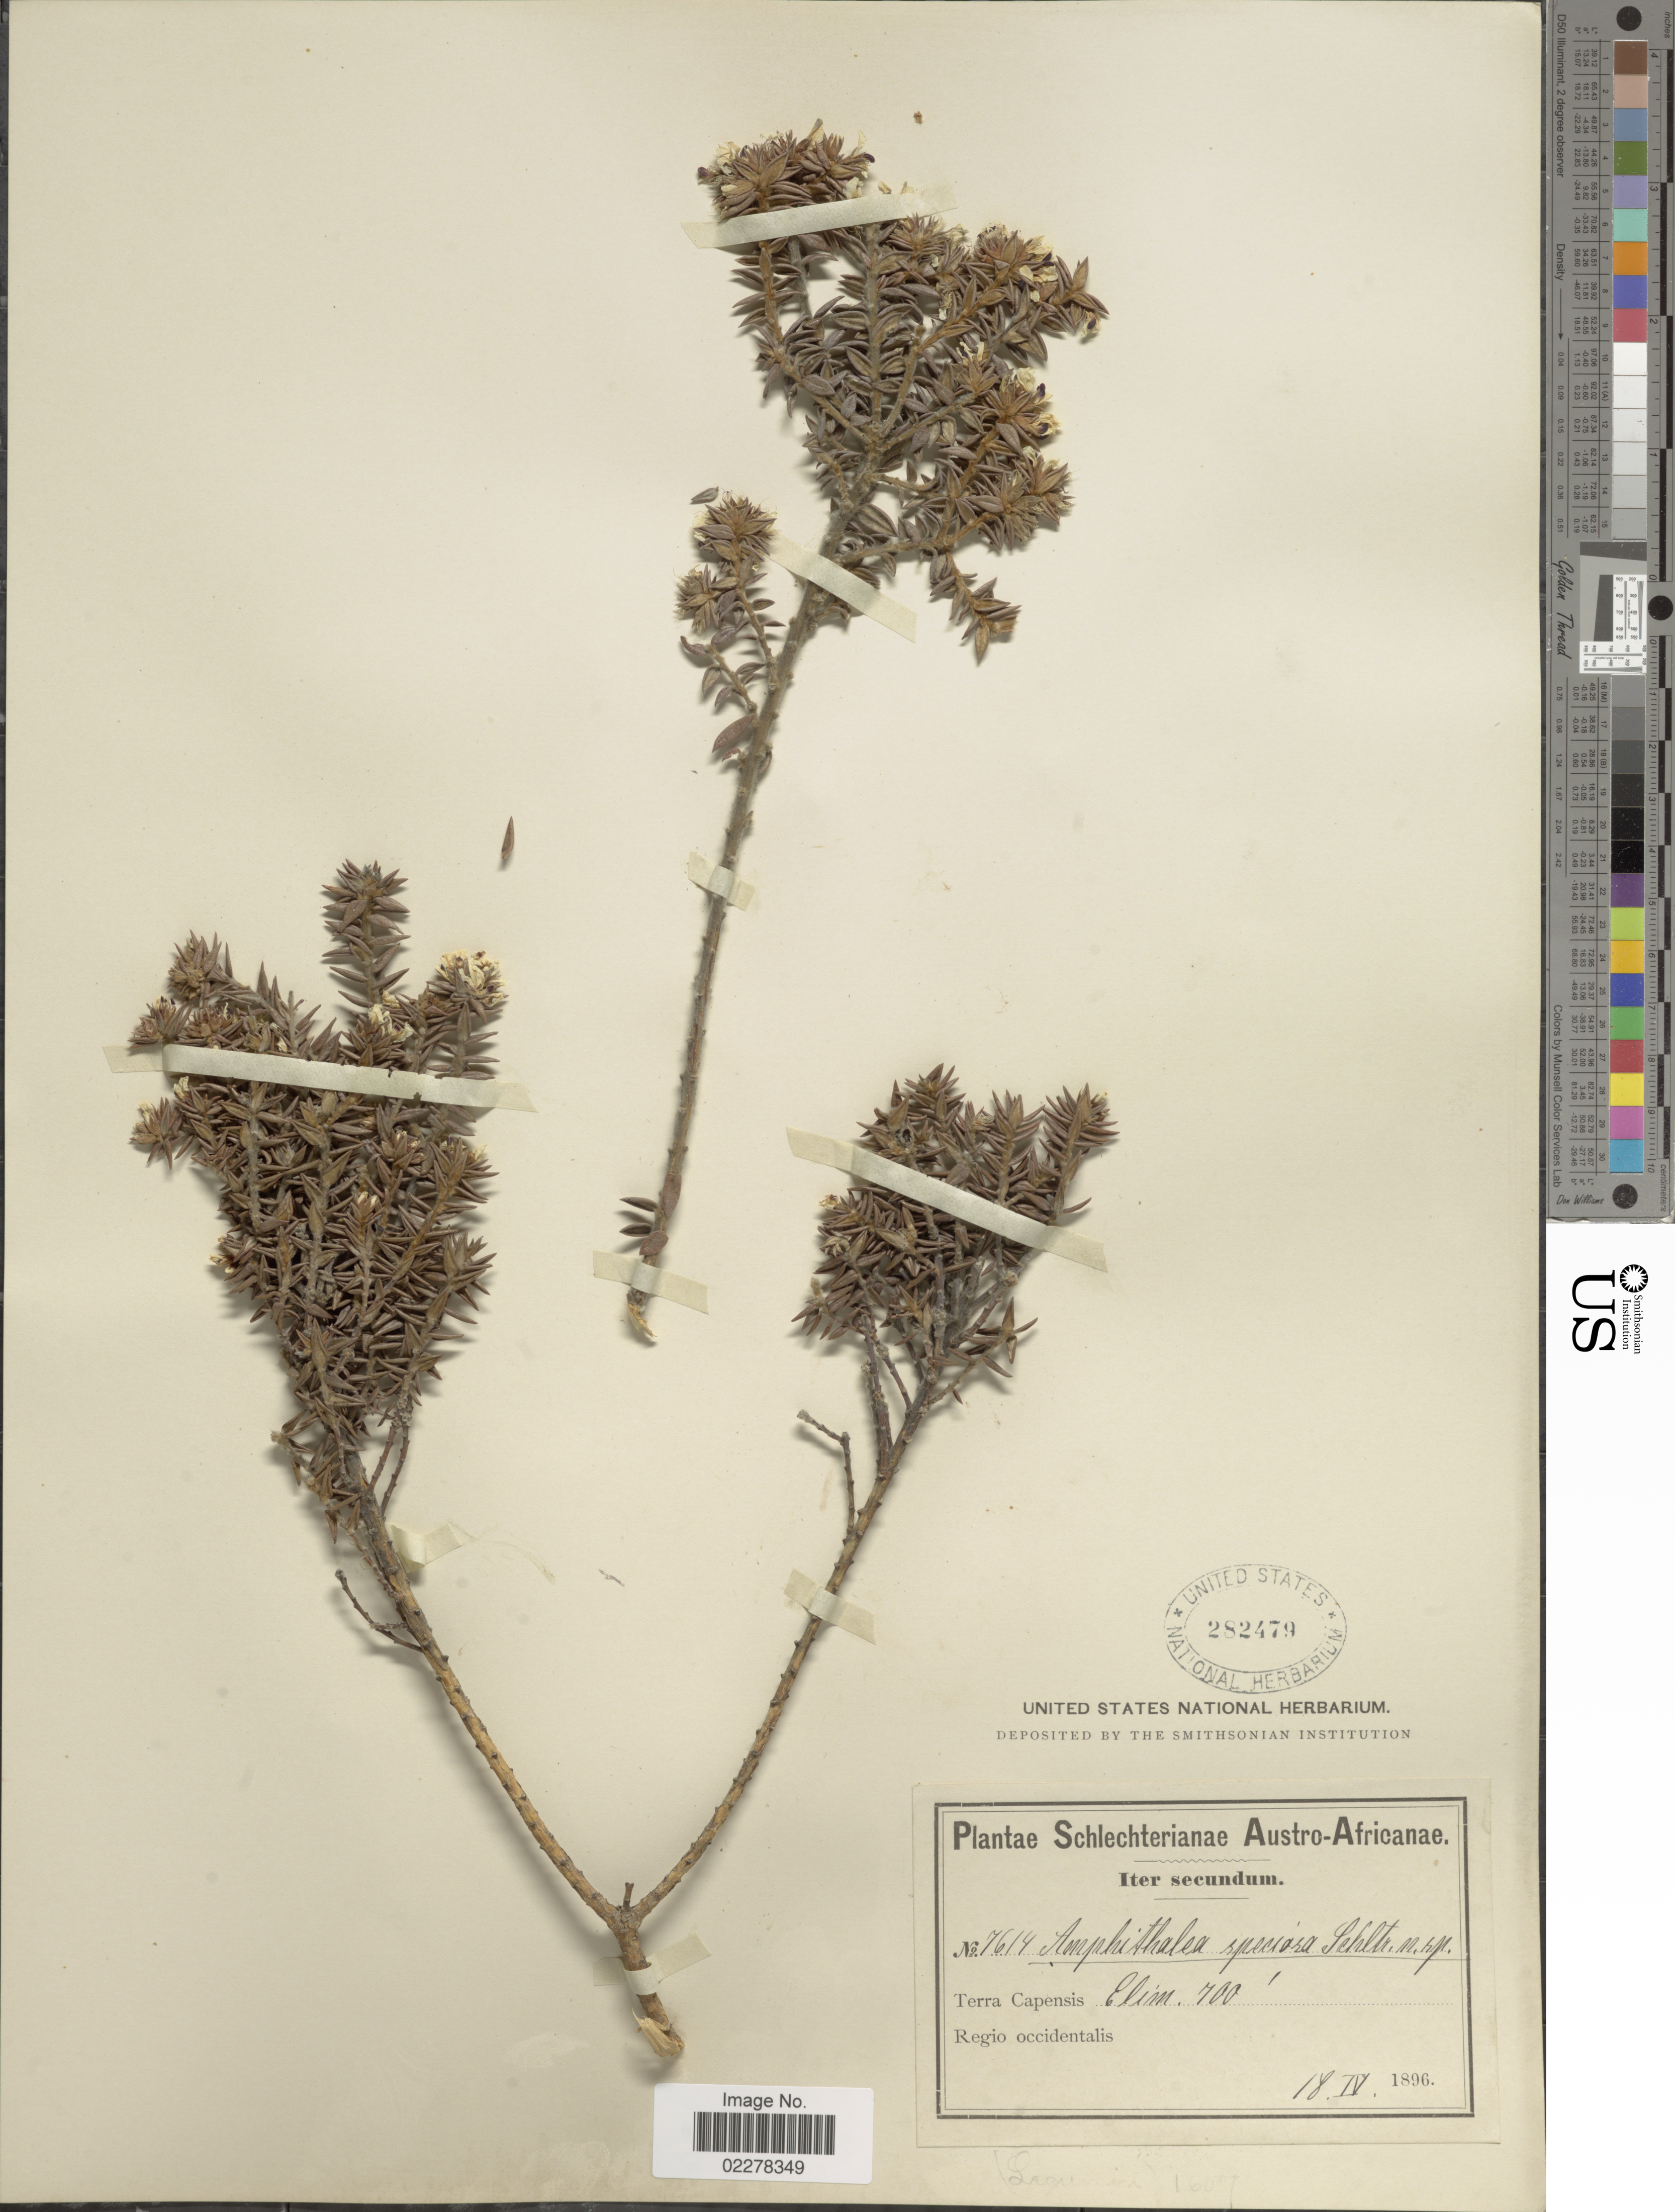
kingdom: Plantae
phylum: Tracheophyta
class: Magnoliopsida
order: Fabales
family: Fabaceae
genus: Amphithalea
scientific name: Amphithalea speciosa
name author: Schltr.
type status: Type Collection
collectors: Schlechter, --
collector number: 7614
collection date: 1896-04-18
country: South Africa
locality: Austro-Africanae. Terra Capensis. Regio occidentalis.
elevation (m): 213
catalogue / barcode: US 282479